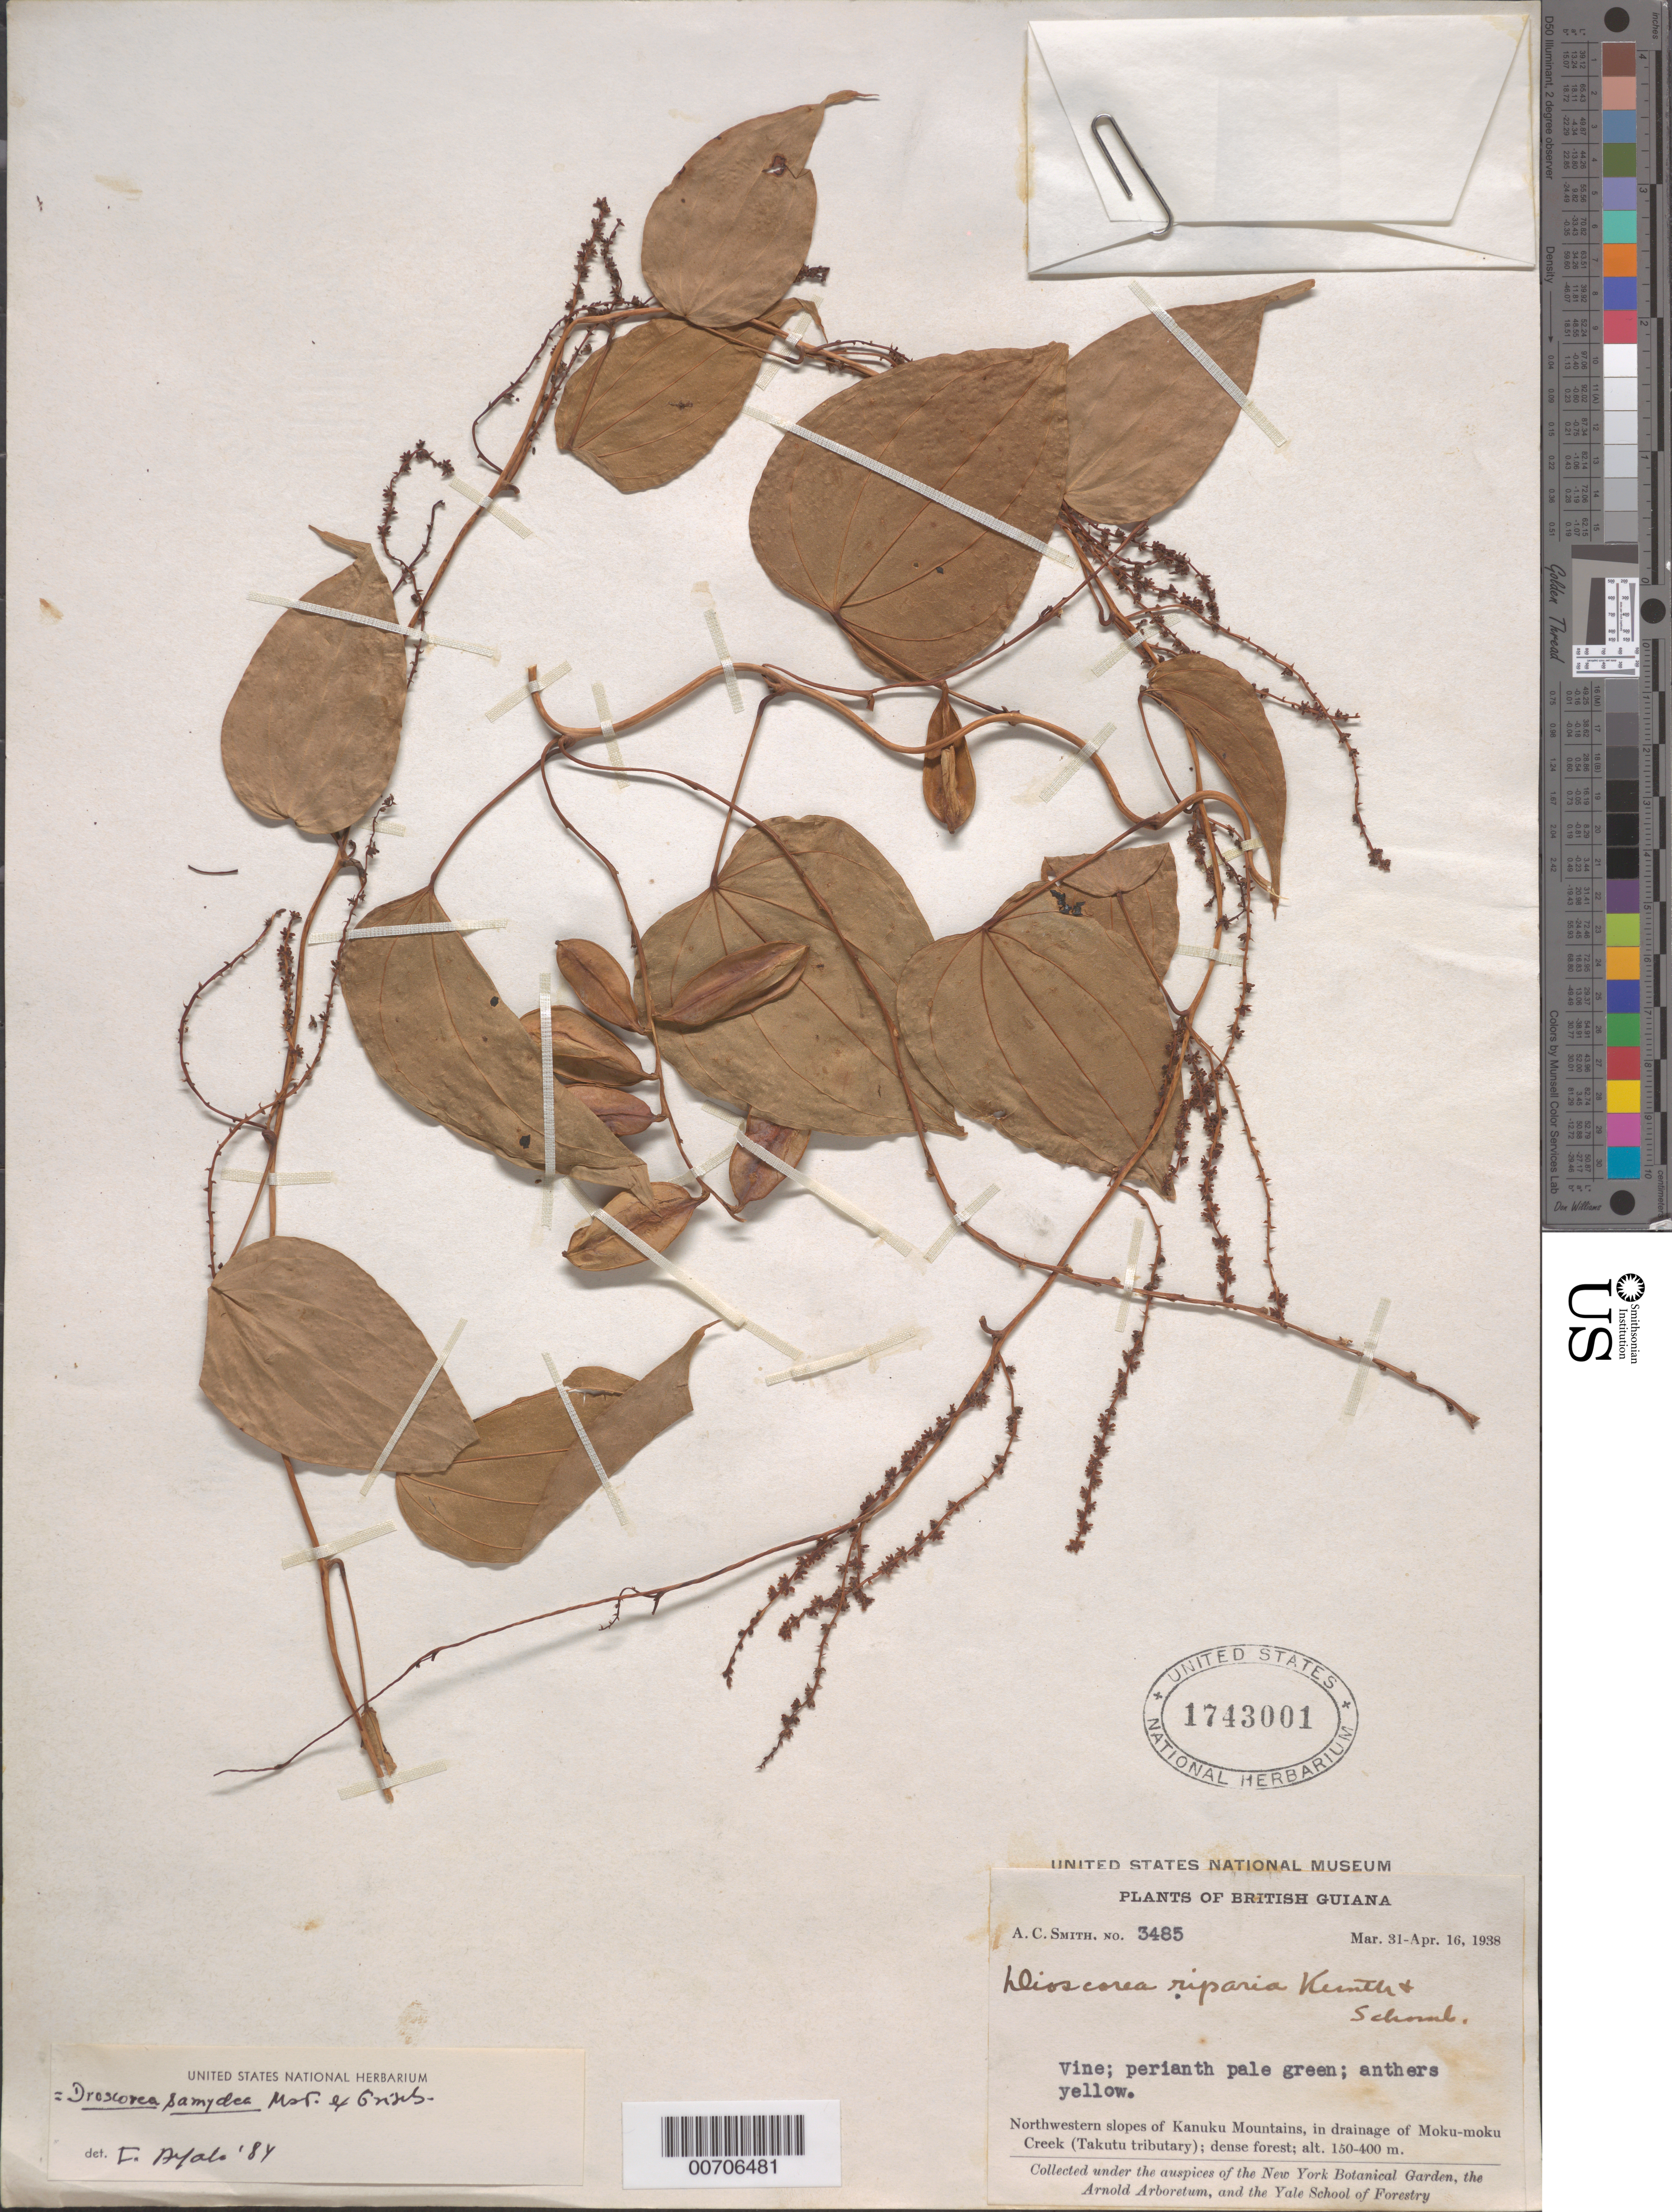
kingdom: Plantae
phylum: Tracheophyta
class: Liliopsida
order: Dioscoreales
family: Dioscoreaceae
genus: Dioscorea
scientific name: Dioscorea samydea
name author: Griseb.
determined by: Ayala F., Franklin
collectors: A. C. Smith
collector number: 3485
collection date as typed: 31-Mar-38 to 16-Apr-38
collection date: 1938-03-31/1938-04-16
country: Guyana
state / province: U. Takutu-U. Essequibo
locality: Kanuku Mts., NW slopes, in drainage of Moku-moku Creek (Takutu tributary)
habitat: Dense forest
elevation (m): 150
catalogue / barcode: US 1743001